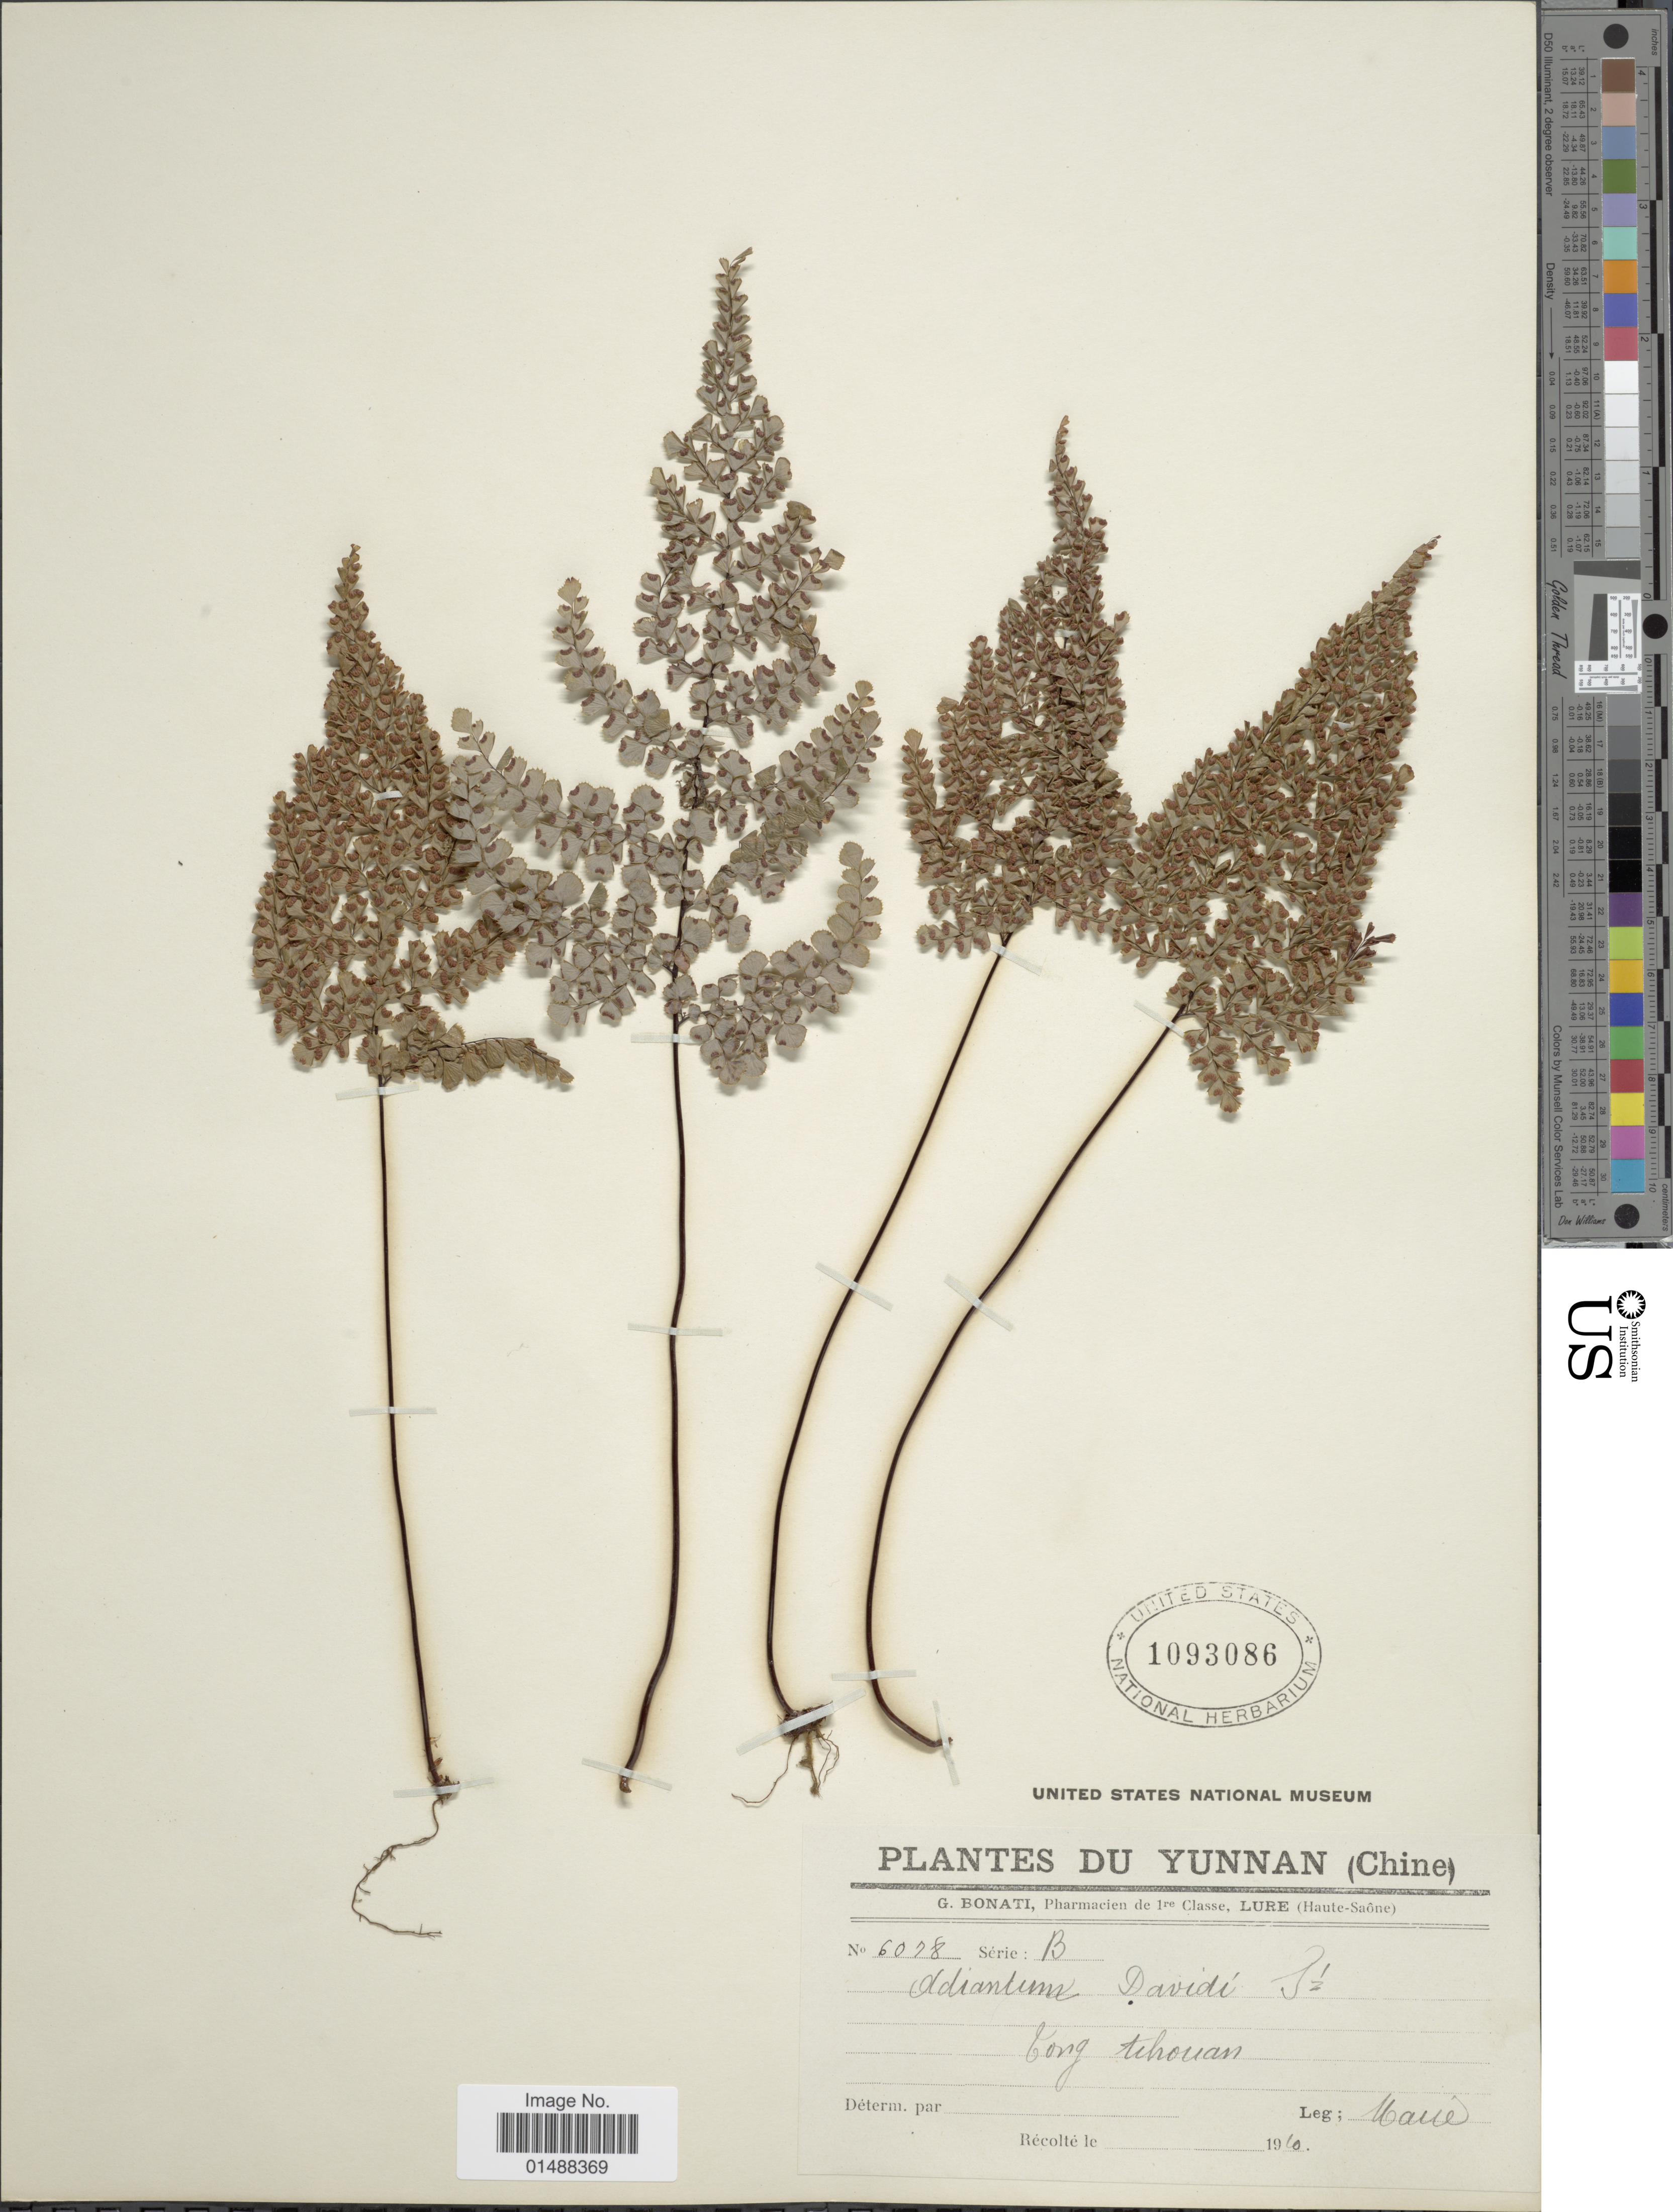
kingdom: Plantae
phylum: Tracheophyta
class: Polypodiopsida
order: Polypodiales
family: Pteridaceae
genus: Adiantum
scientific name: Adiantum davidii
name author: Franch.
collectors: Maire, --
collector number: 6078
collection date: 1910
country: China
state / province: Yunnan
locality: Yunnan (Chine), Long Tchouan.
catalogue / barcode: US 1093086